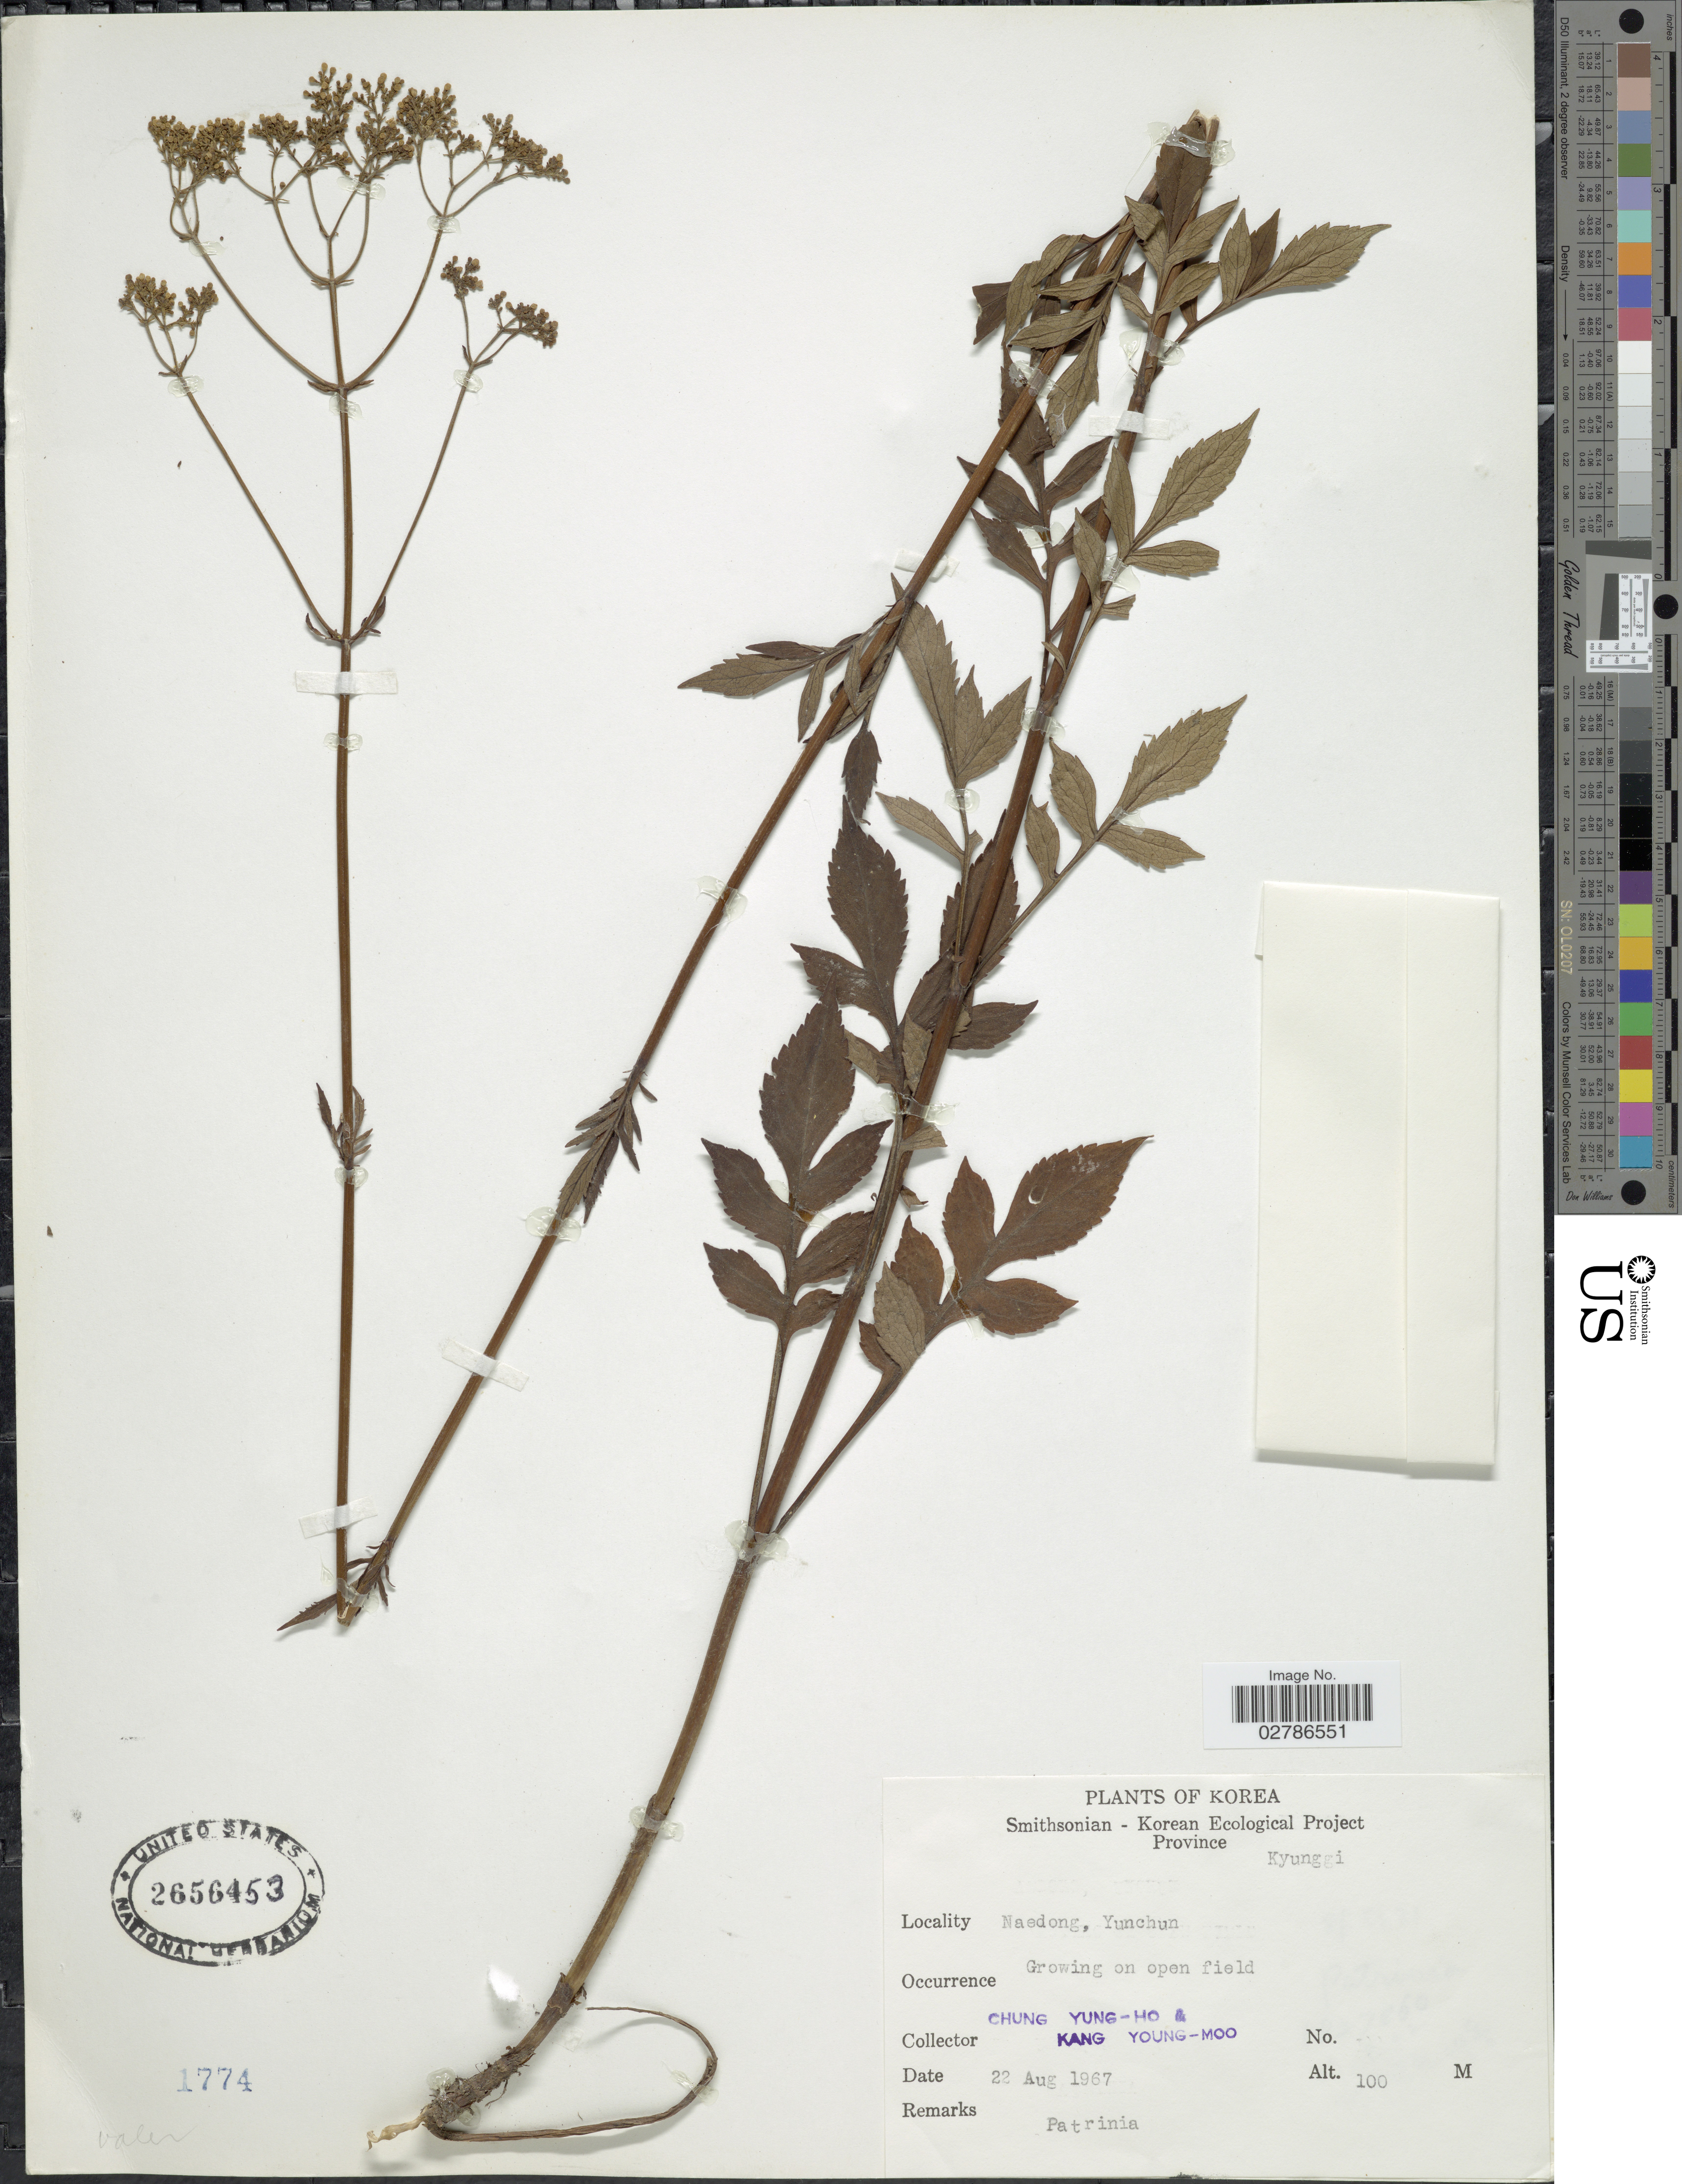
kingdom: Plantae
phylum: Tracheophyta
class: Magnoliopsida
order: Dipsacales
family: Caprifoliaceae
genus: Patrinia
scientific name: Patrinia sp.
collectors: C. Yung-Ho & K. Young-Moo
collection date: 1967-08-22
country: South Korea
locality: Province Kyungi. Naedong, Yunchun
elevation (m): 100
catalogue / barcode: US 2656453